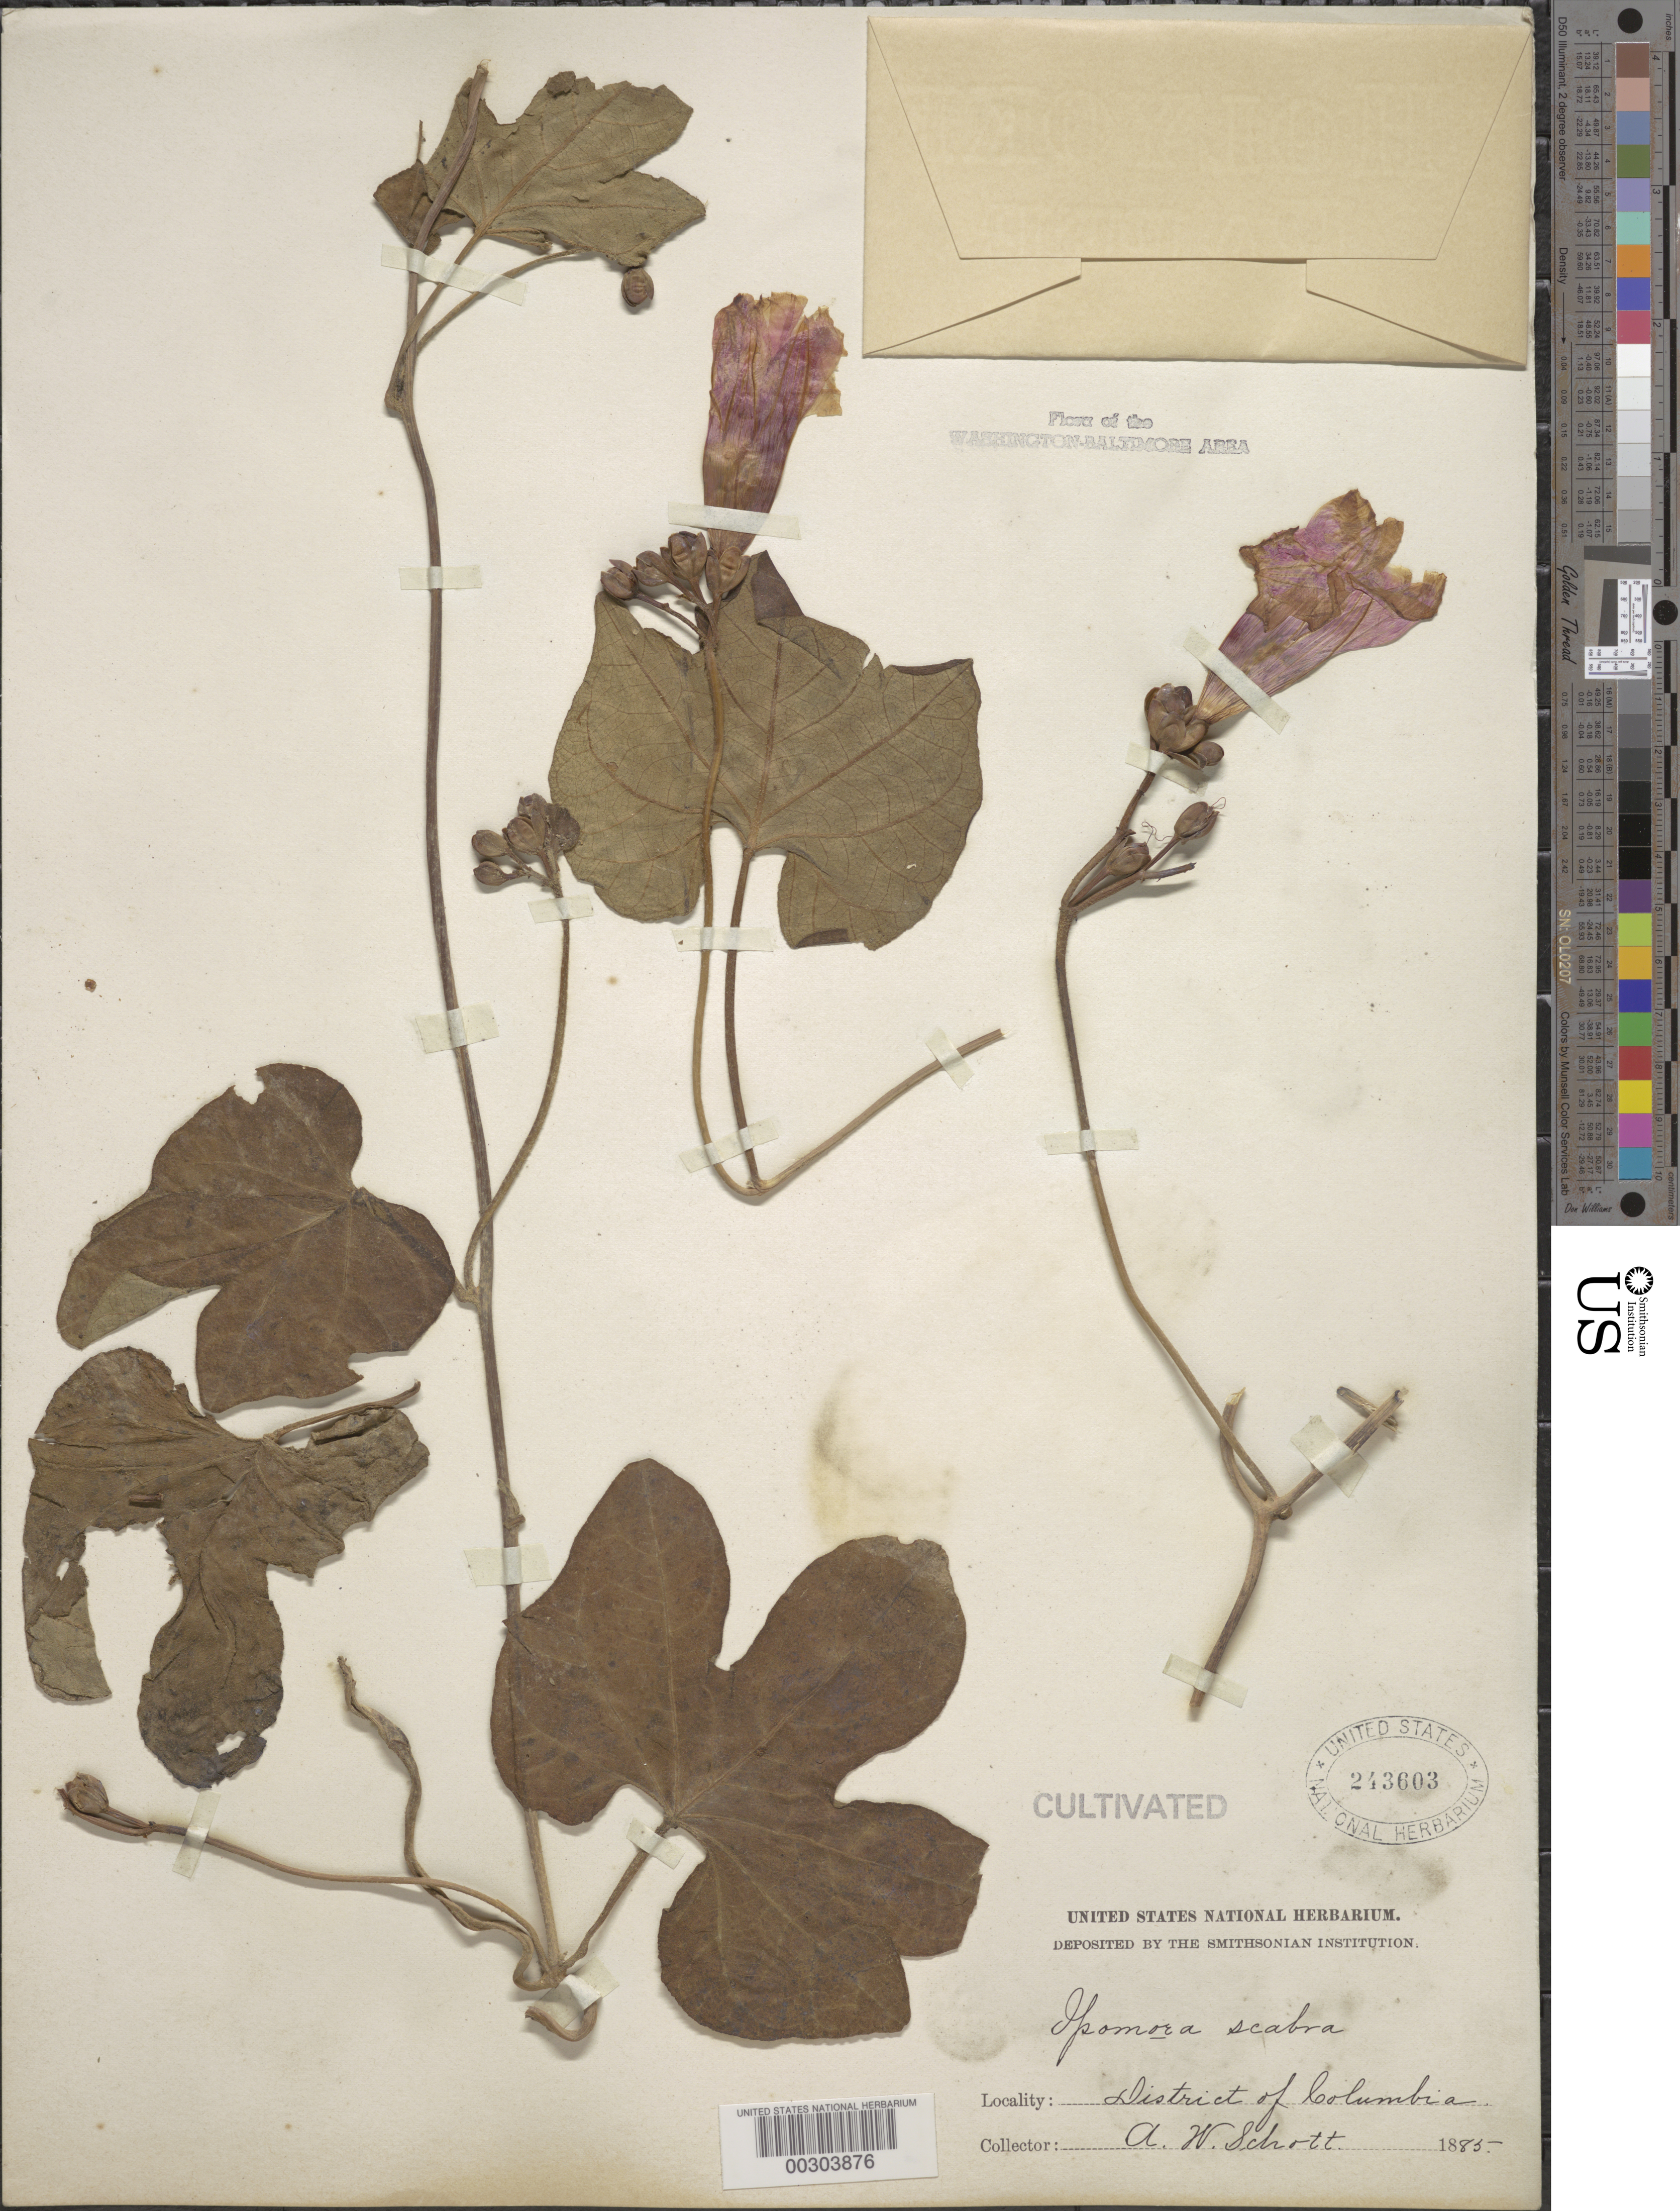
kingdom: Plantae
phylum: Tracheophyta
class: Magnoliopsida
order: Solanales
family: Convolvulaceae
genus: Ipomoea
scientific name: Ipomoea sp.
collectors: A. W. Schott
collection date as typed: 1885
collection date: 1885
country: United States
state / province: District of Columbia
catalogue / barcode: US 243603